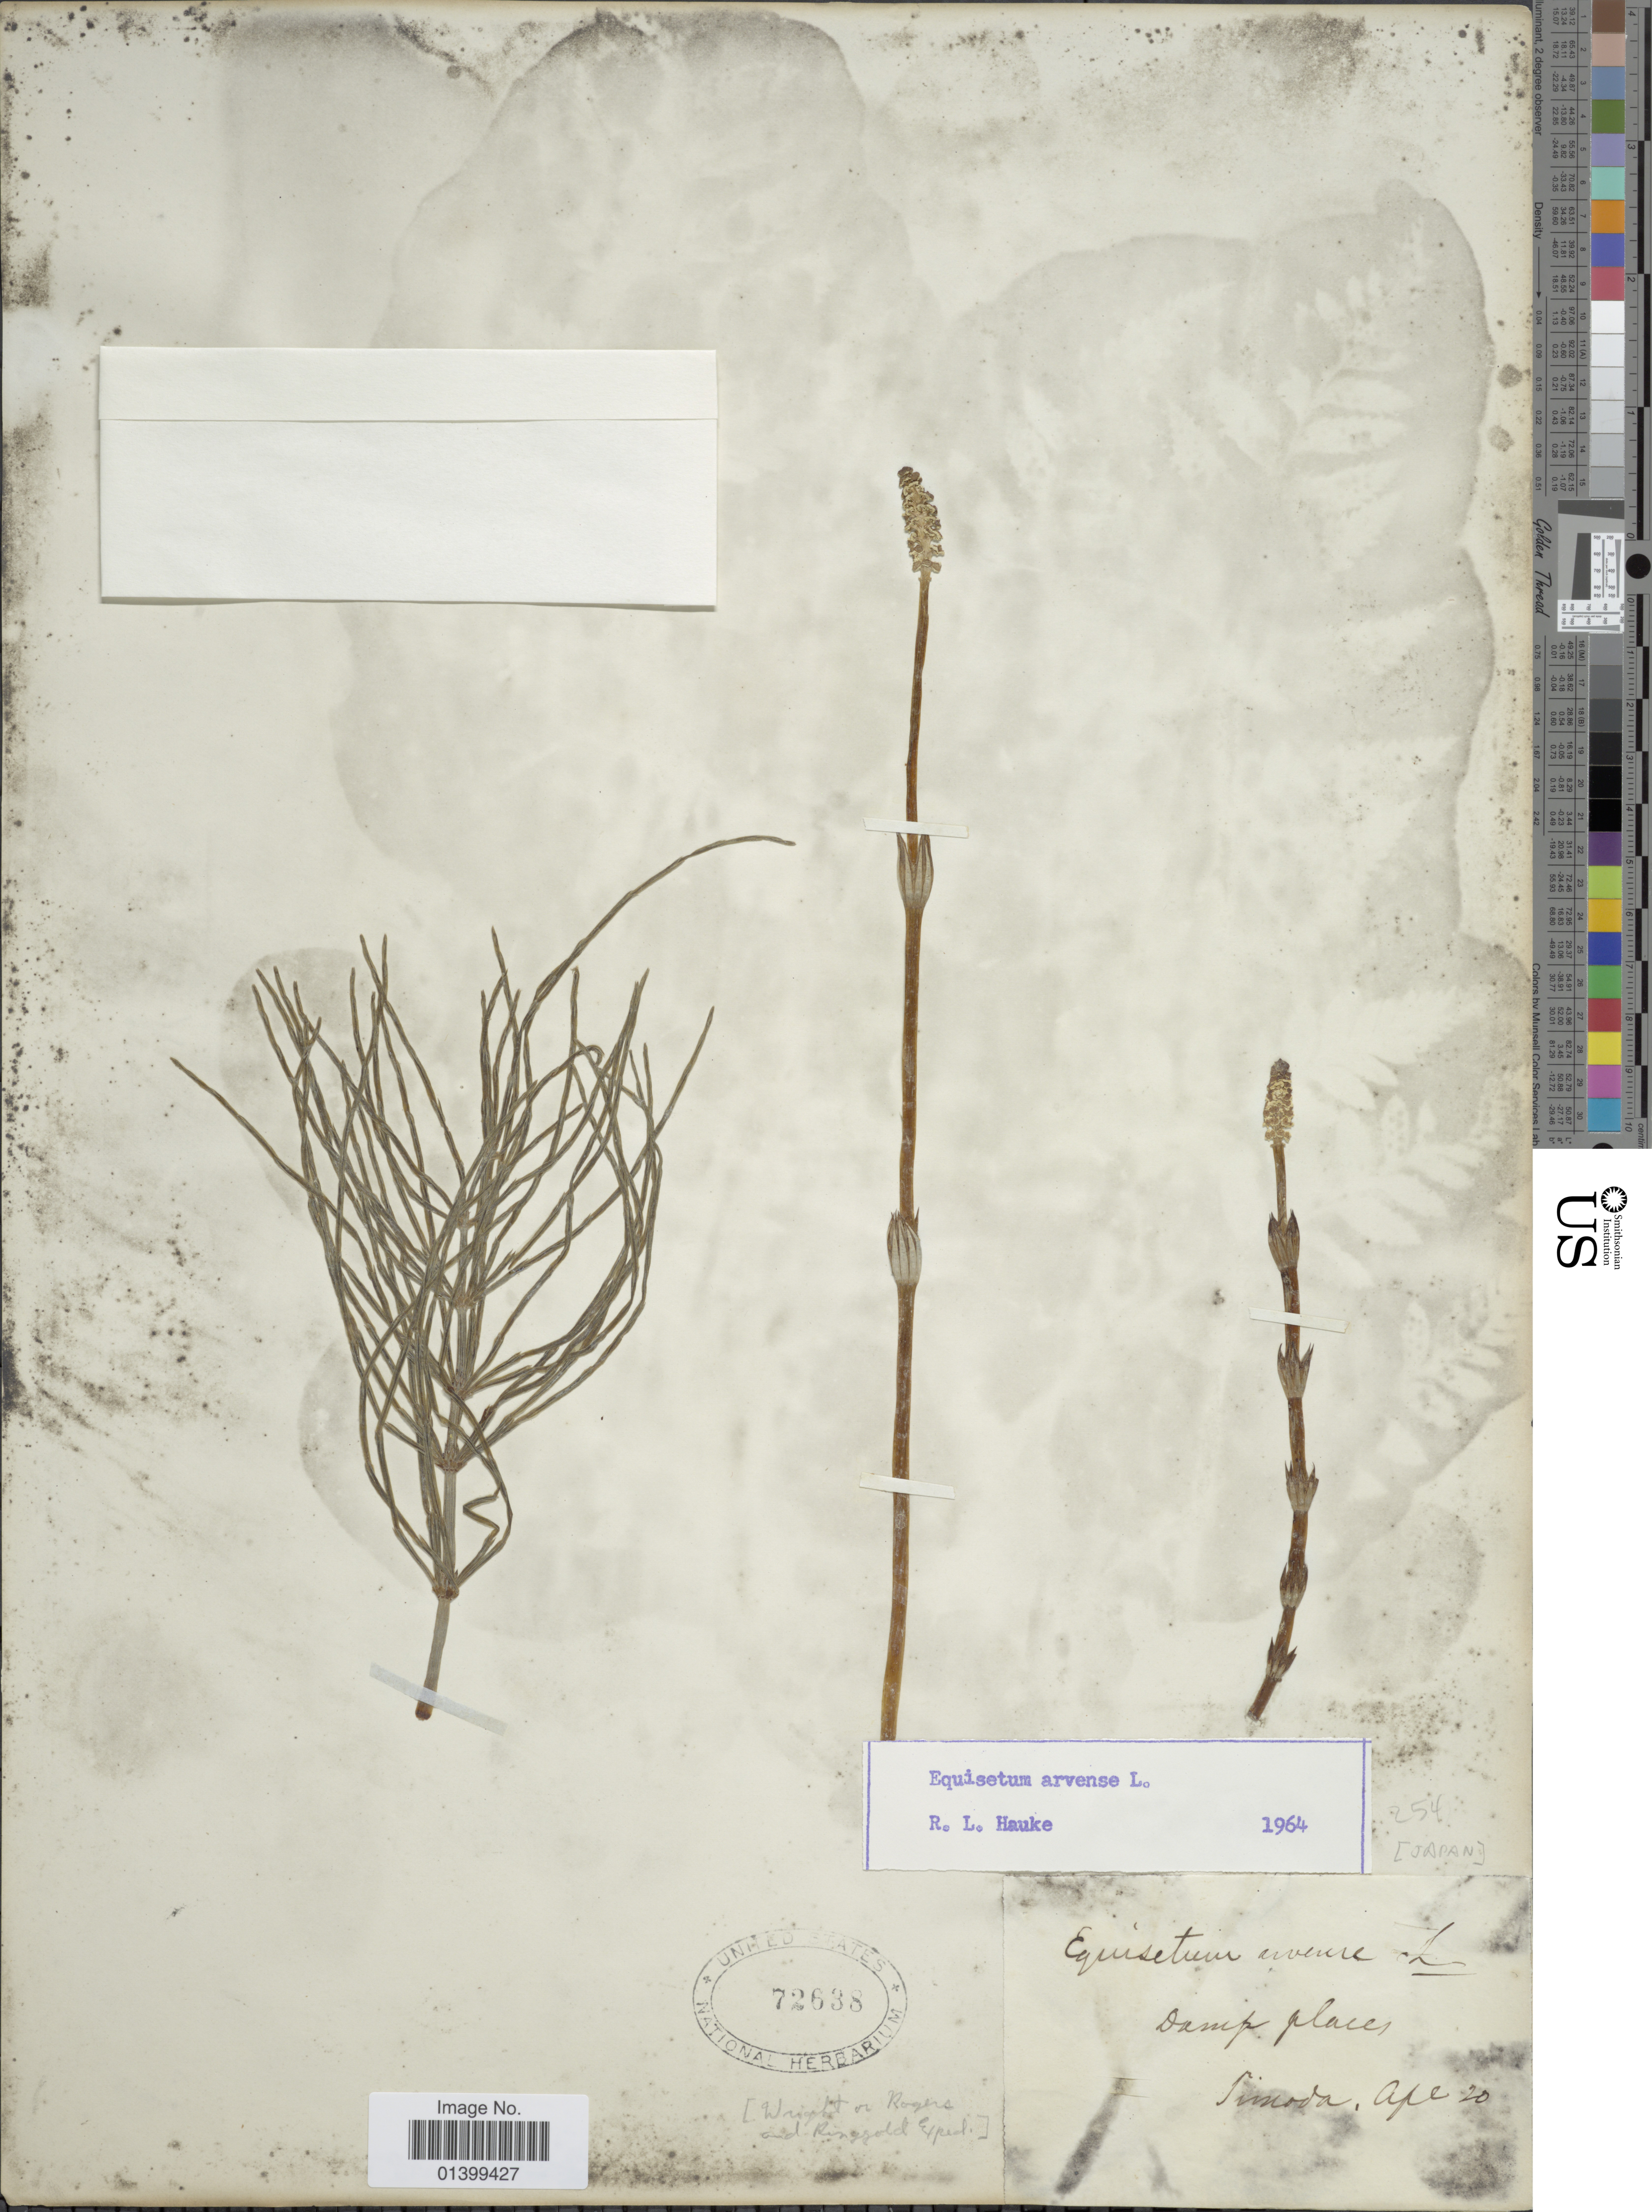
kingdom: Plantae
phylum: Tracheophyta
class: Polypodiopsida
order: Equisetales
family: Equisetaceae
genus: Equisetum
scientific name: Equisetum arvense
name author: L.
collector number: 254*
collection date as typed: Transcribed d/m/y: /4/20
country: Japan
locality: Simoda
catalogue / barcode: US 72638